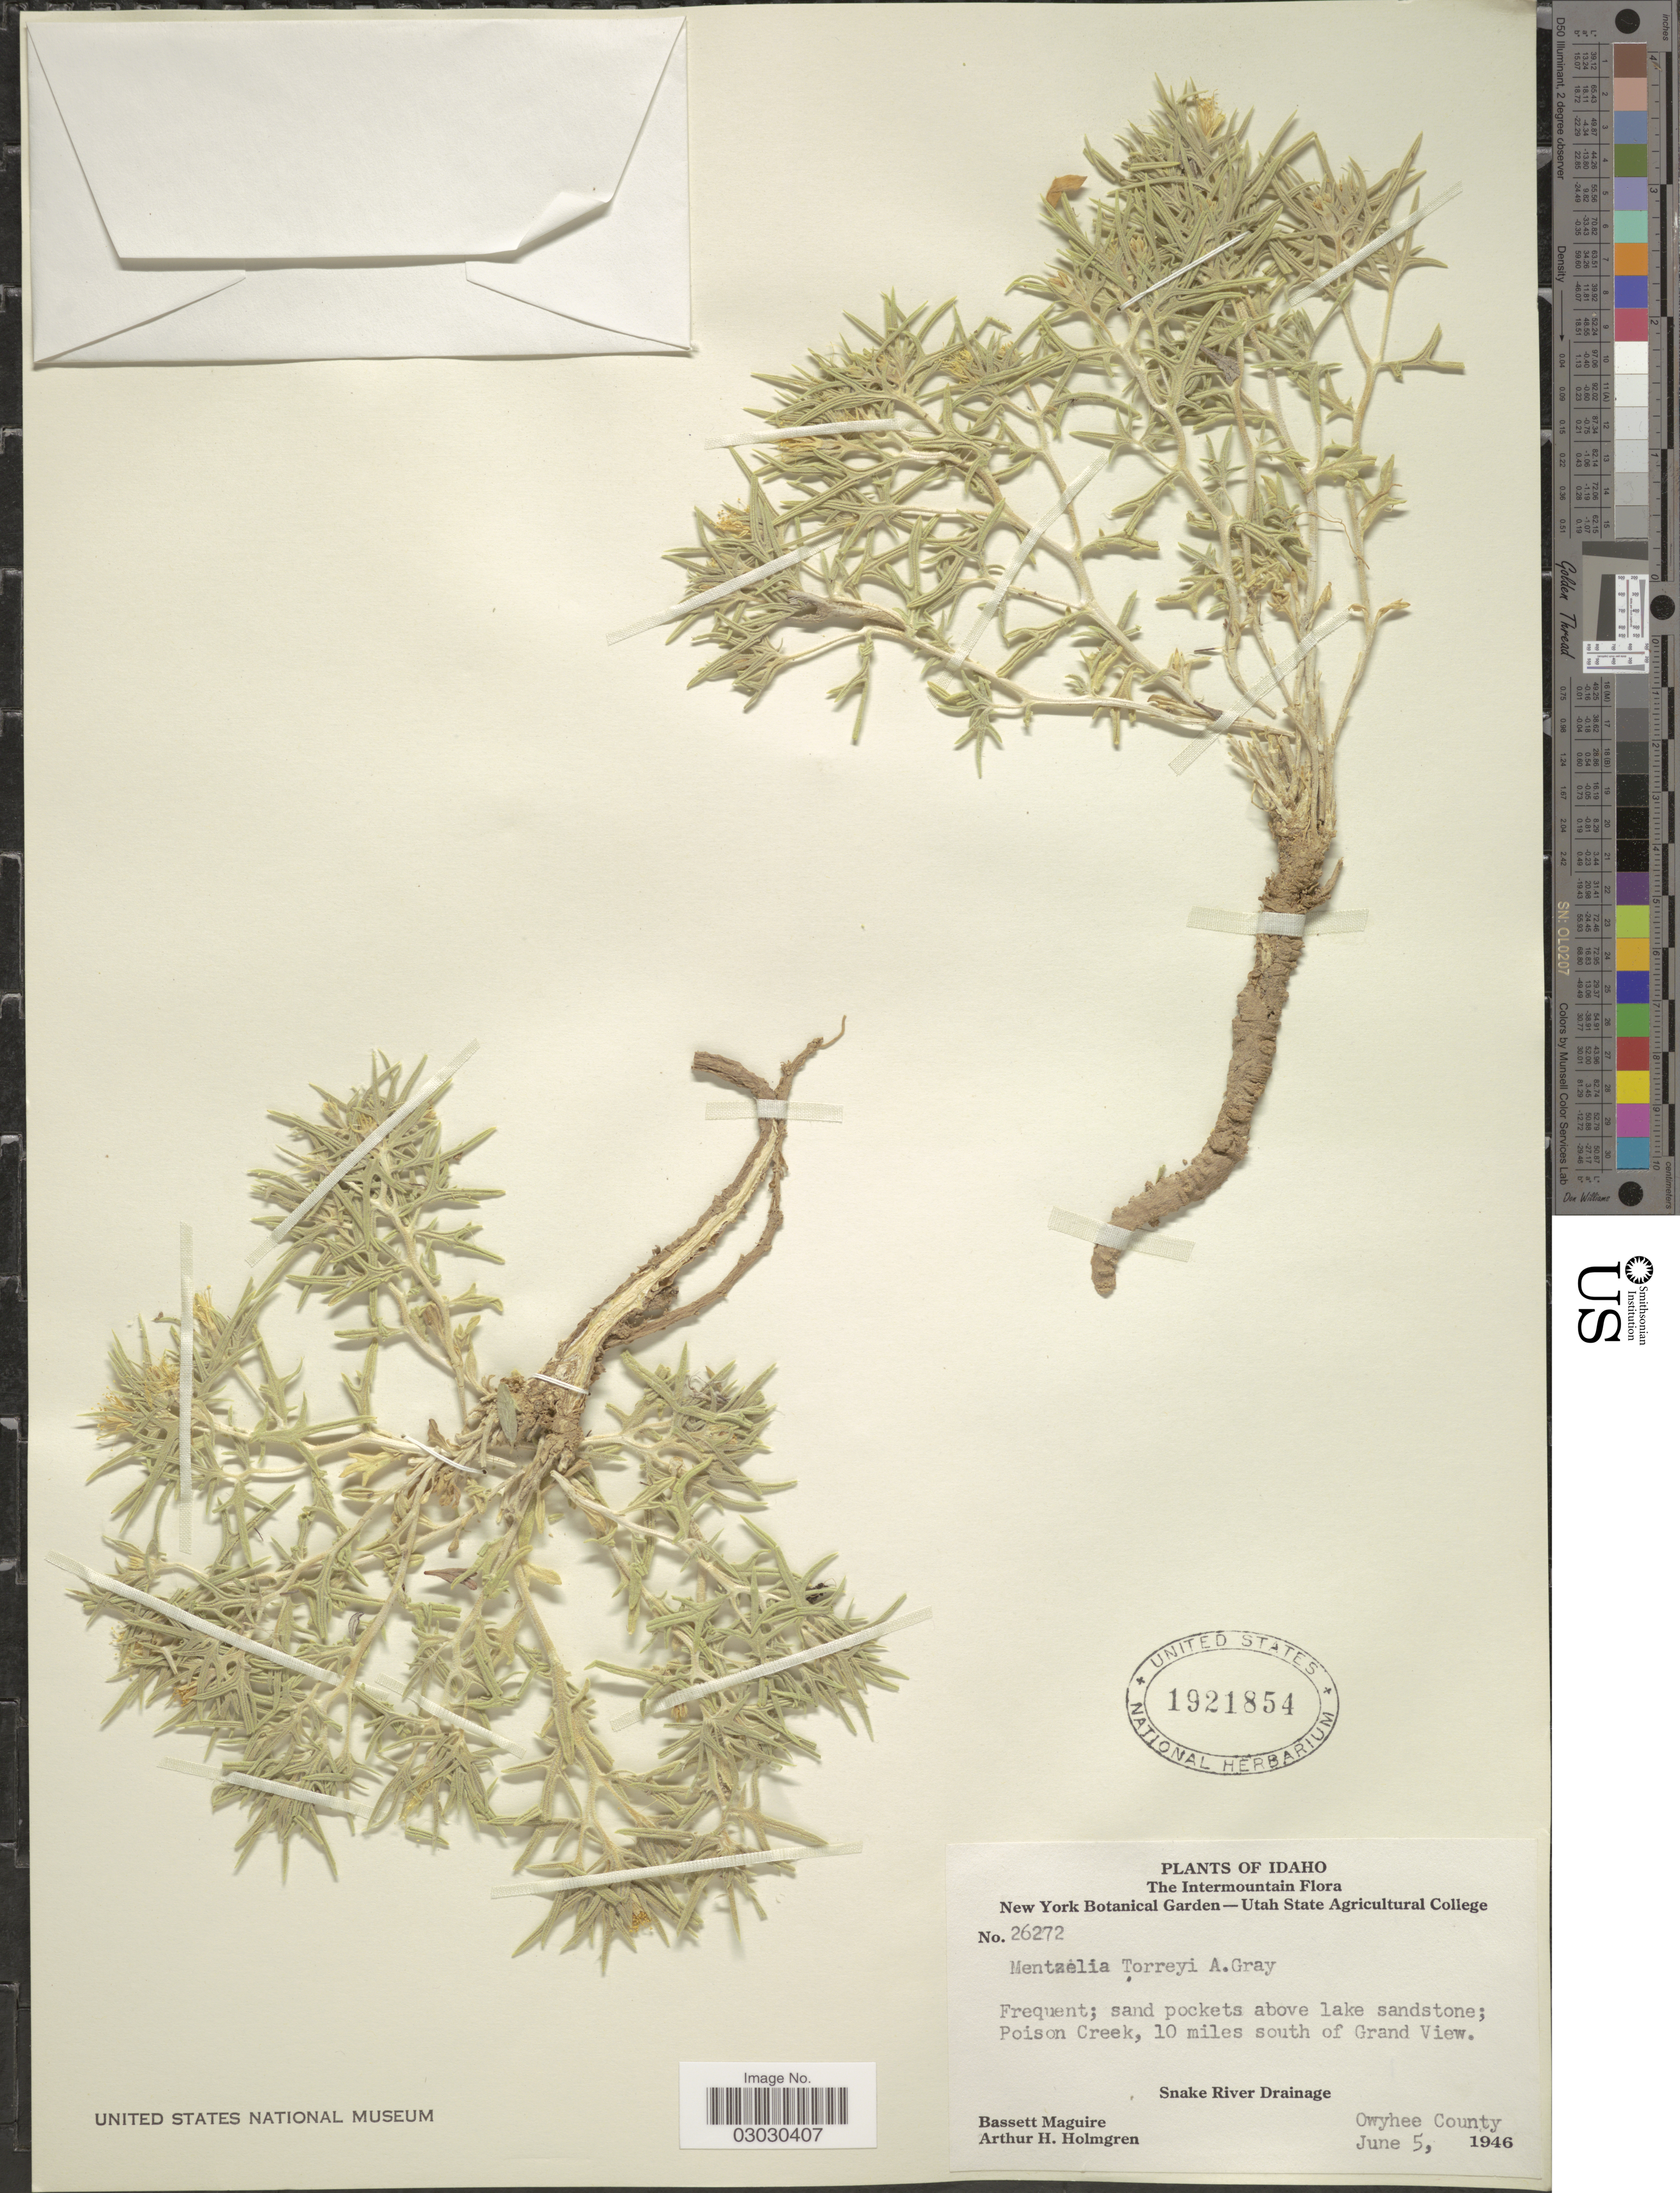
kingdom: Plantae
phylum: Tracheophyta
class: Magnoliopsida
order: Cornales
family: Loasaceae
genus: Mentzelia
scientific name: Mentzelia torreyi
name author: A. Gray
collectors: B. Maguire & A. H. Holmgren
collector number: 26272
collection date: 1946-06-05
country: United States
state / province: Idaho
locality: The Intermountain. Frequent; sand pockets above lake sandstone; Poison Creek, 10 miles south of Grand View. Snake River Drainage. Owyhee County.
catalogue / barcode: US 1921854